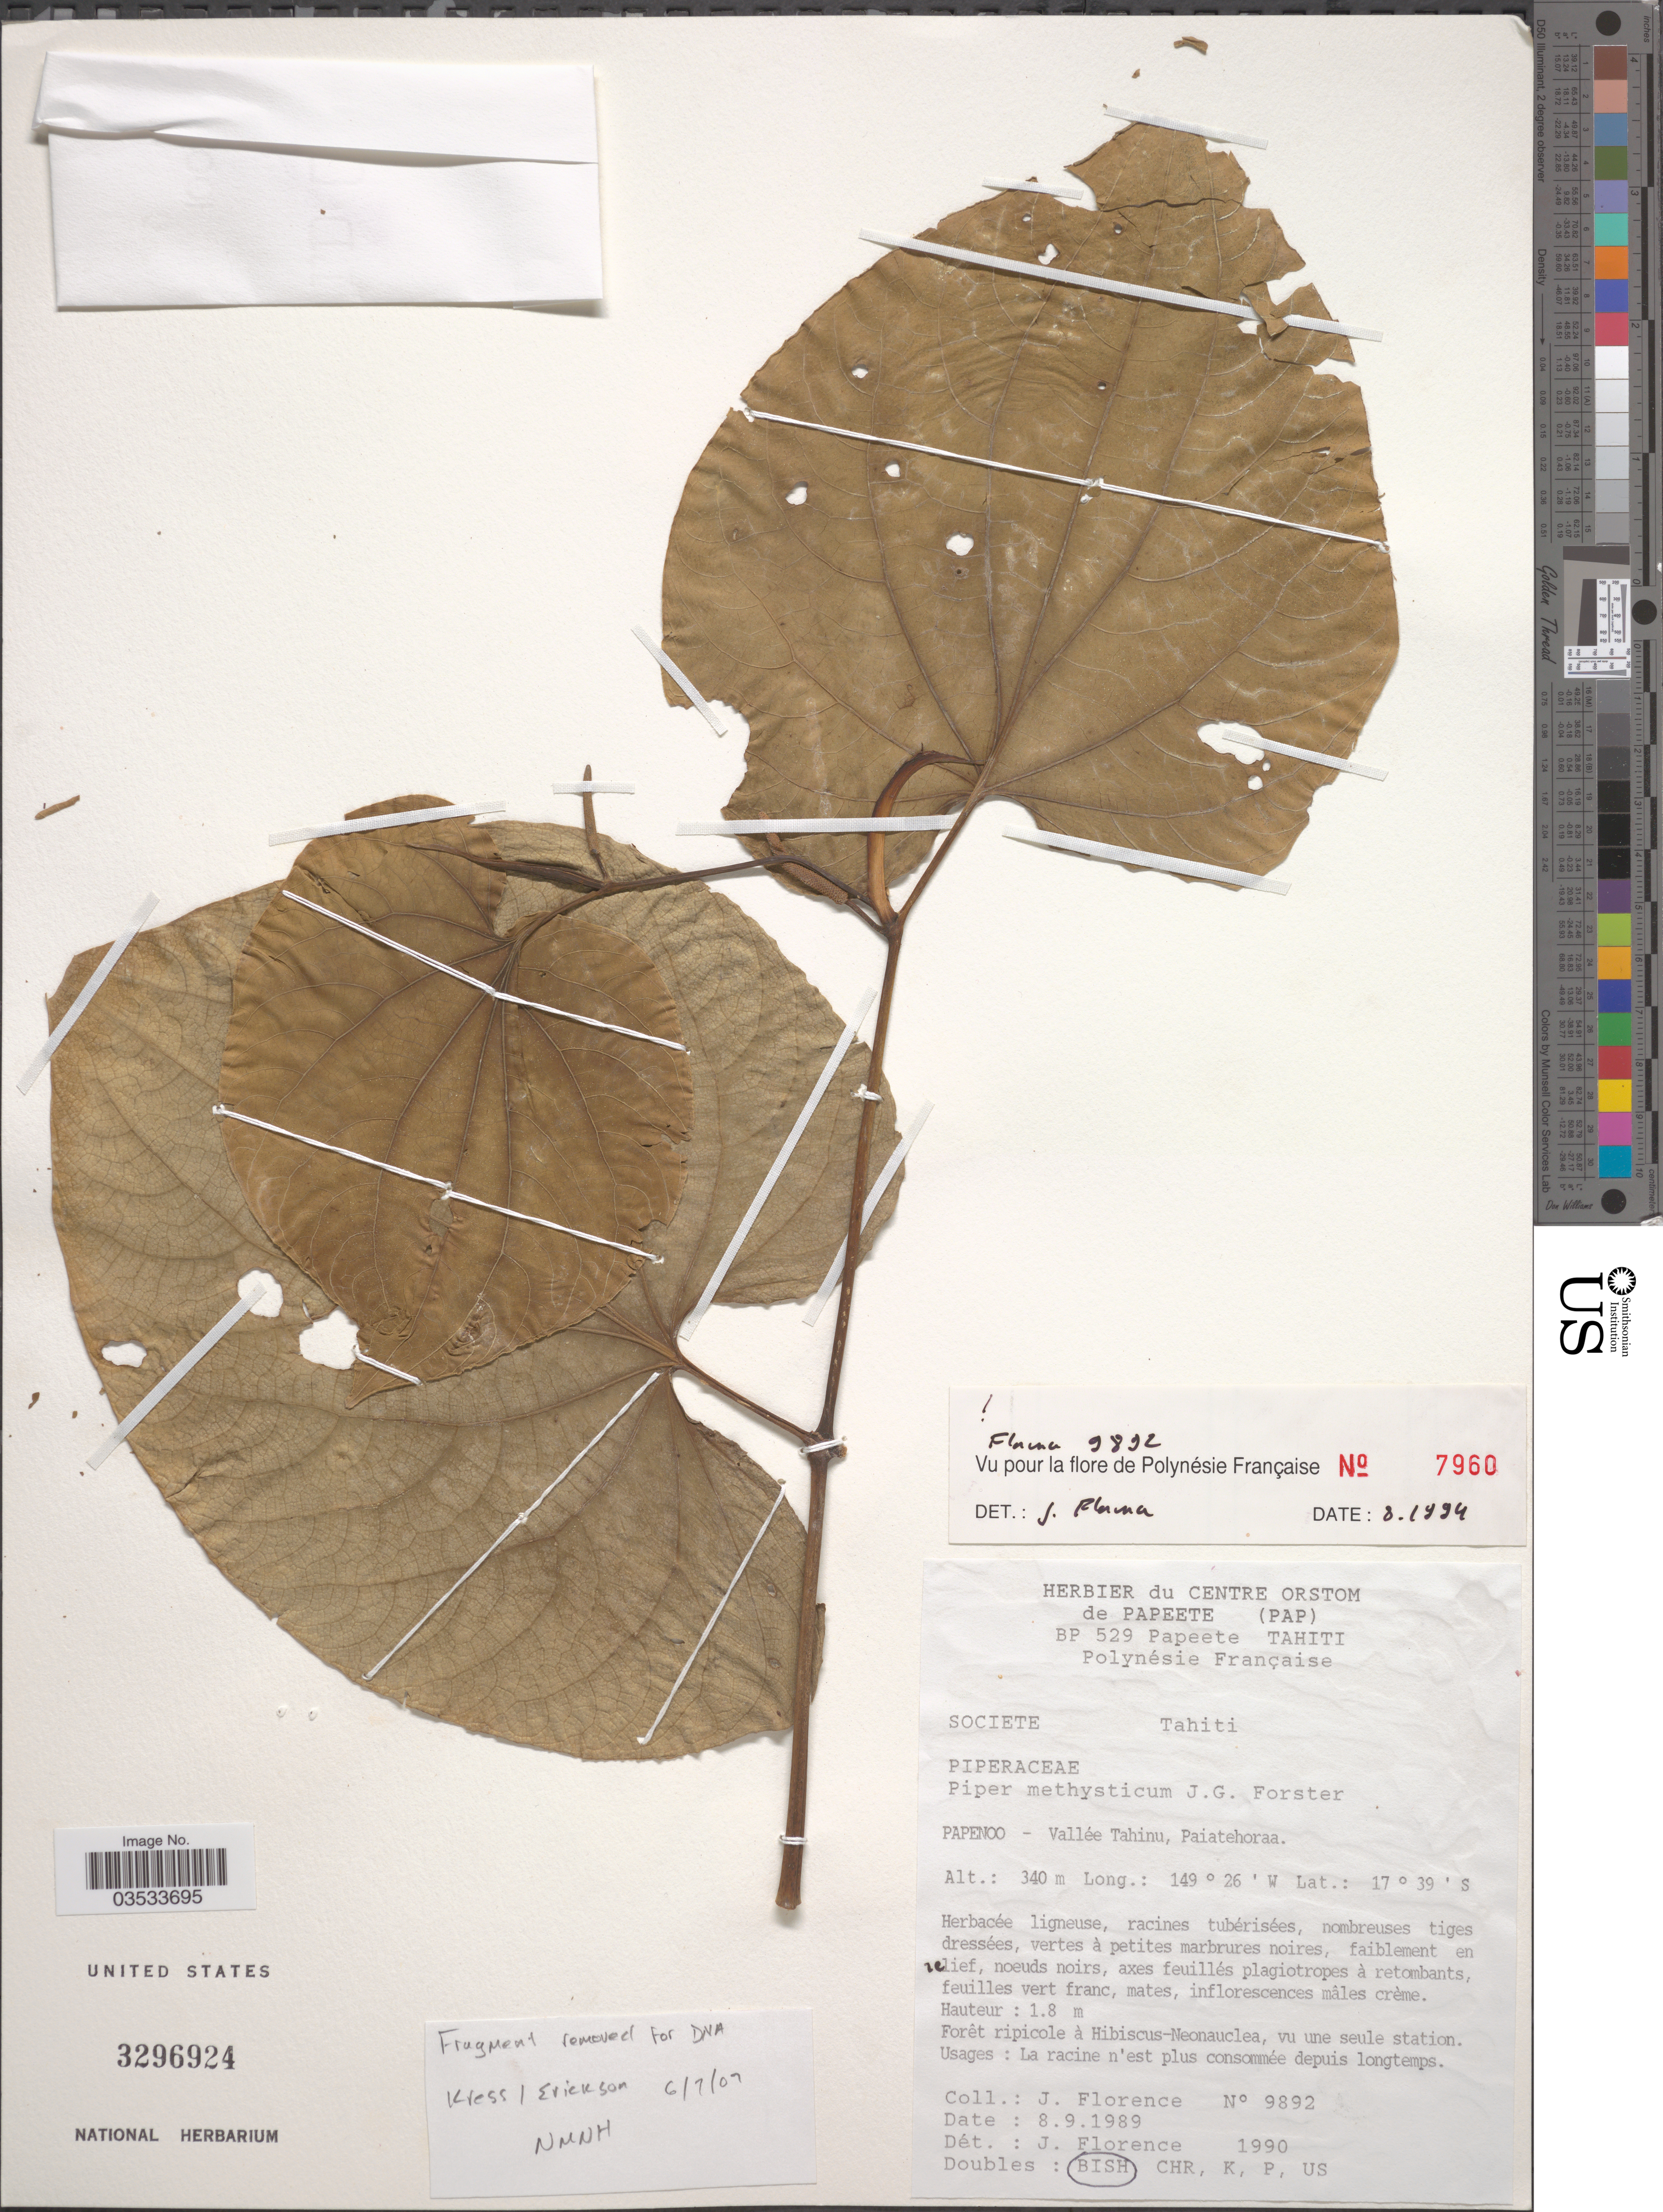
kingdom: Plantae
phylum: Tracheophyta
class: Magnoliopsida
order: Piperales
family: Piperaceae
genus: Piper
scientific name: Piper methysticum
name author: J.R. Forst. & G. Forst.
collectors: J. Florence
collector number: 9892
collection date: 1989-09-08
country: French Polynesia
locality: Societe Tahiti. Papenoo - Vallée Tahinu, Paiatehoraa.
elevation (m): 340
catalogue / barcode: US 3296924